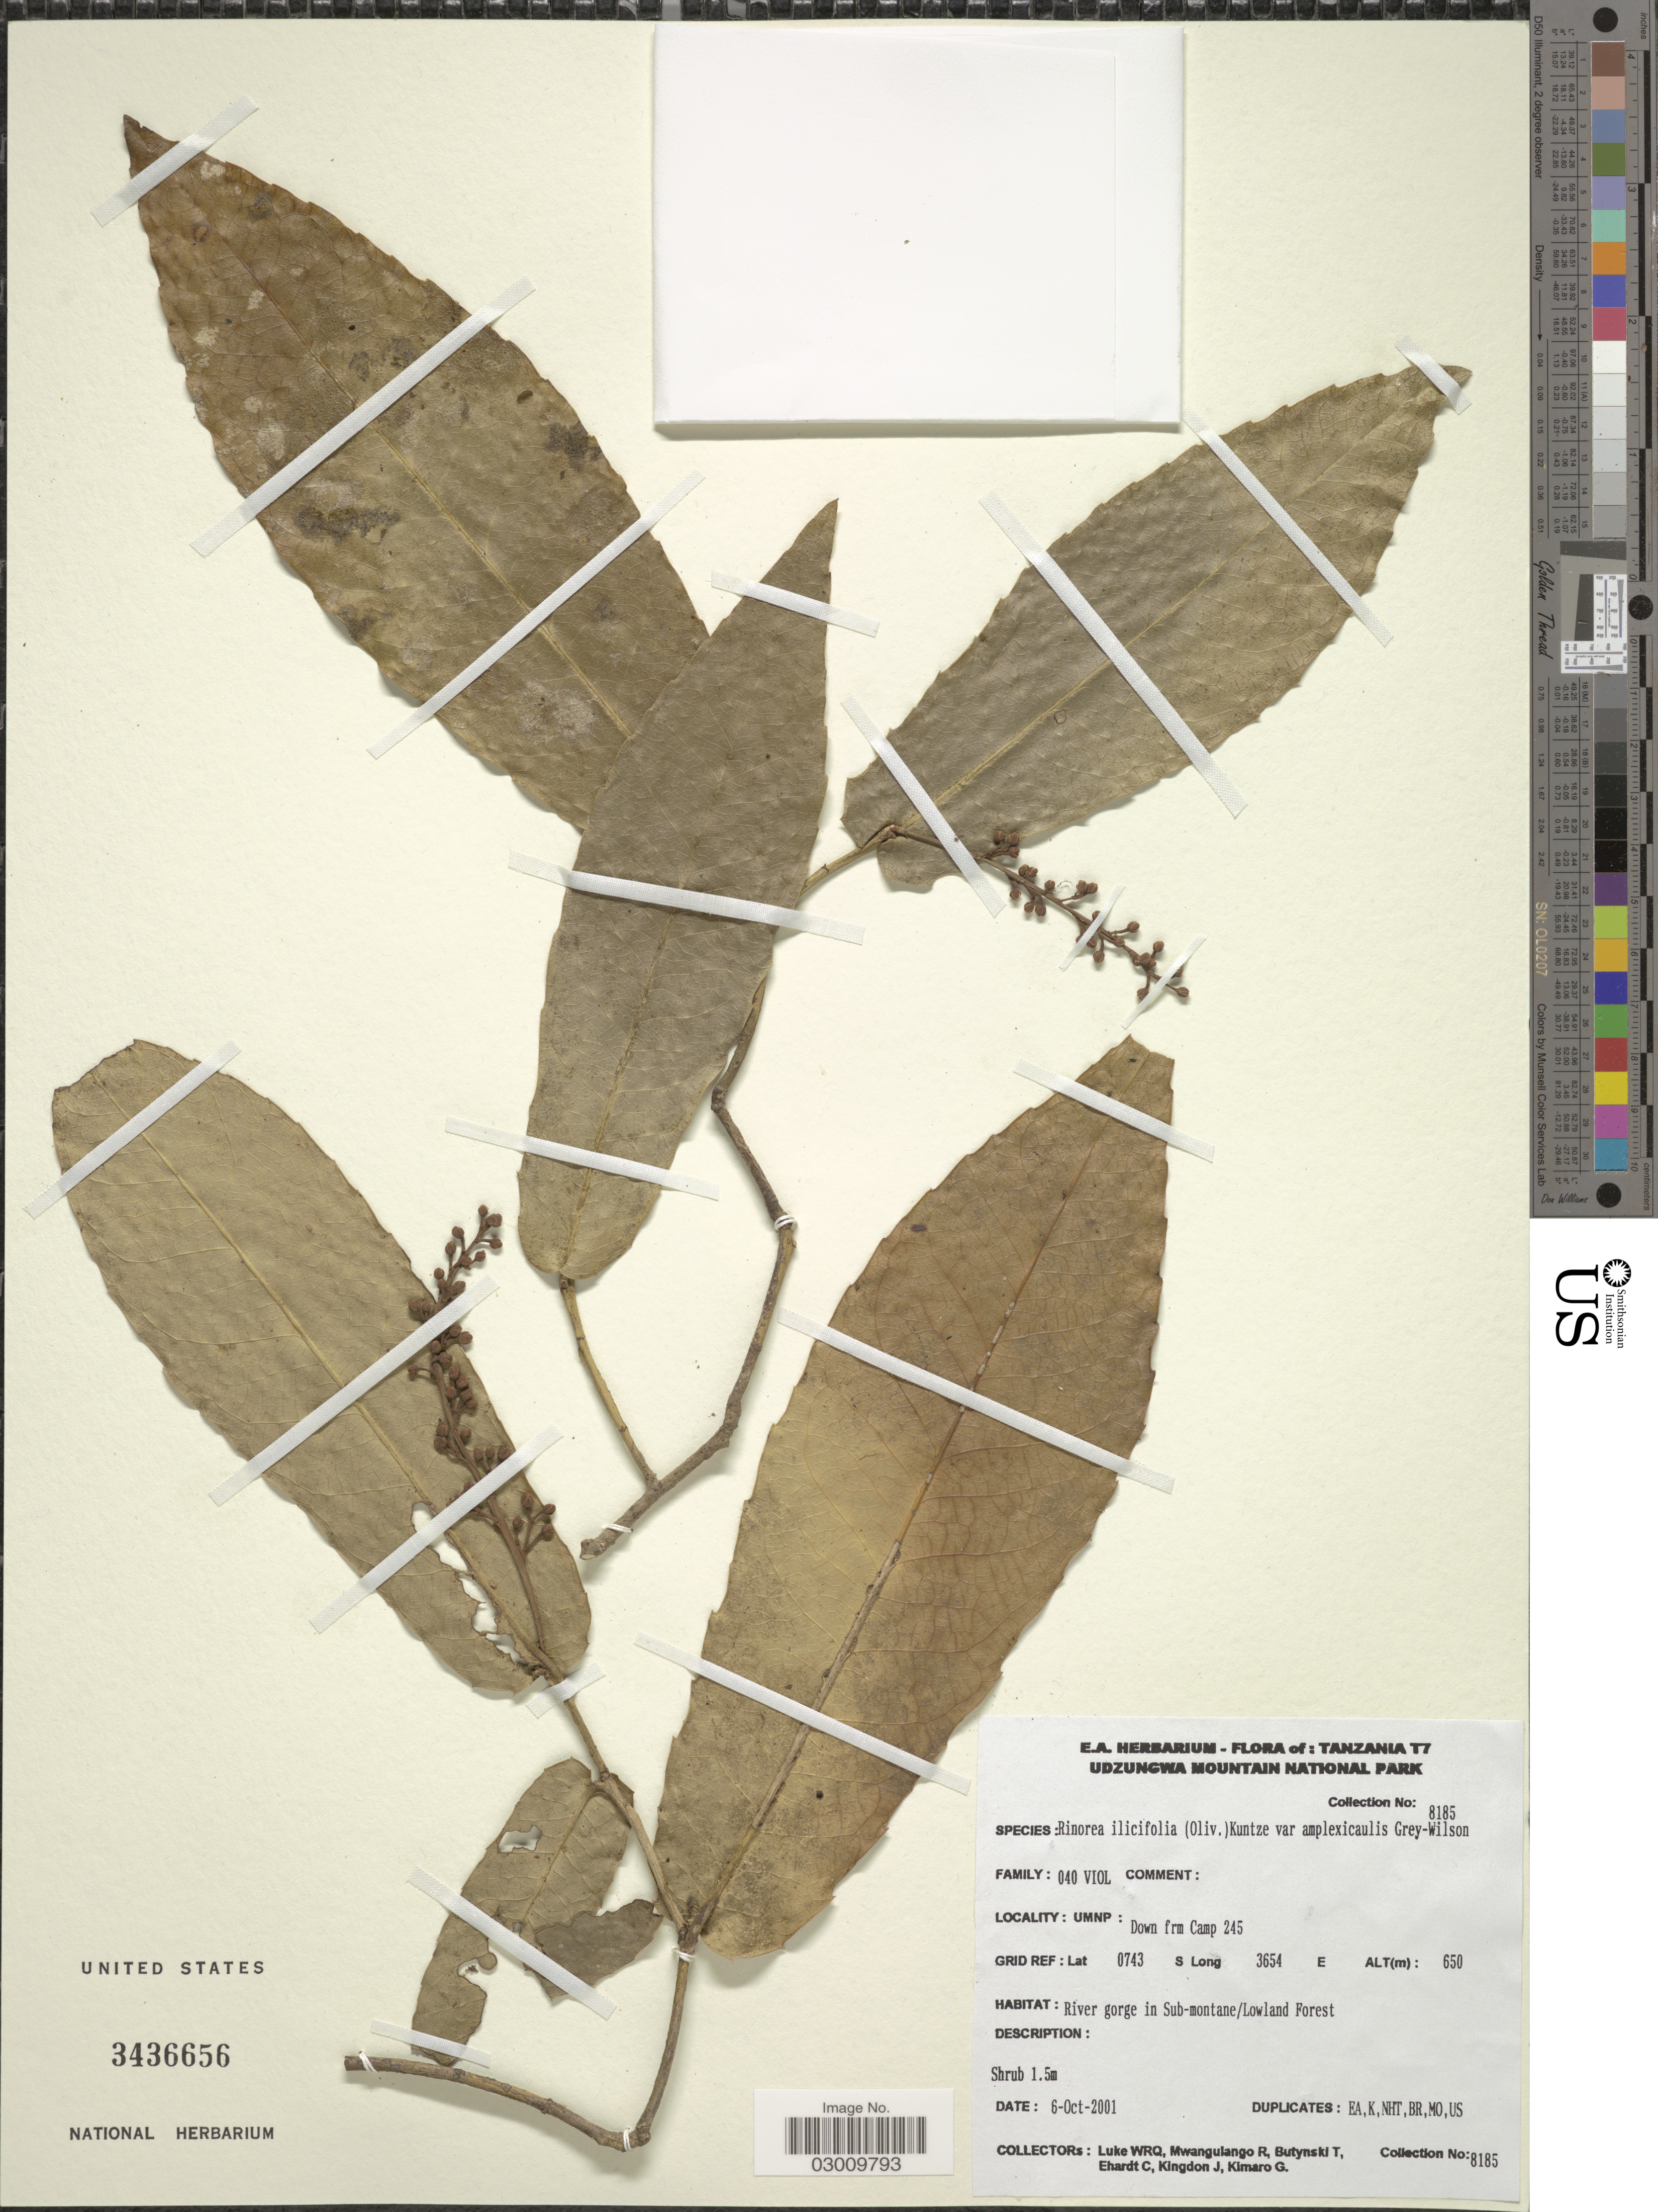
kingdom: Plantae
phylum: Tracheophyta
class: Magnoliopsida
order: Malpighiales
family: Violaceae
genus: Rinorea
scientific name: Rinorea ilicifolia subsp. ilicifolia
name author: (Welw. ex Oliv.) Kuntze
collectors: Q. Luke, R. Mwangulango, T. Butynski, C. Ehardt & et al.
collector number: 8185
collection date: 2001-10-06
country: Tanzania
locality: Tanzania T7. Udzungwa Mountain National Park. Down from Camp 245.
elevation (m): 650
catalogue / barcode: US 3436656